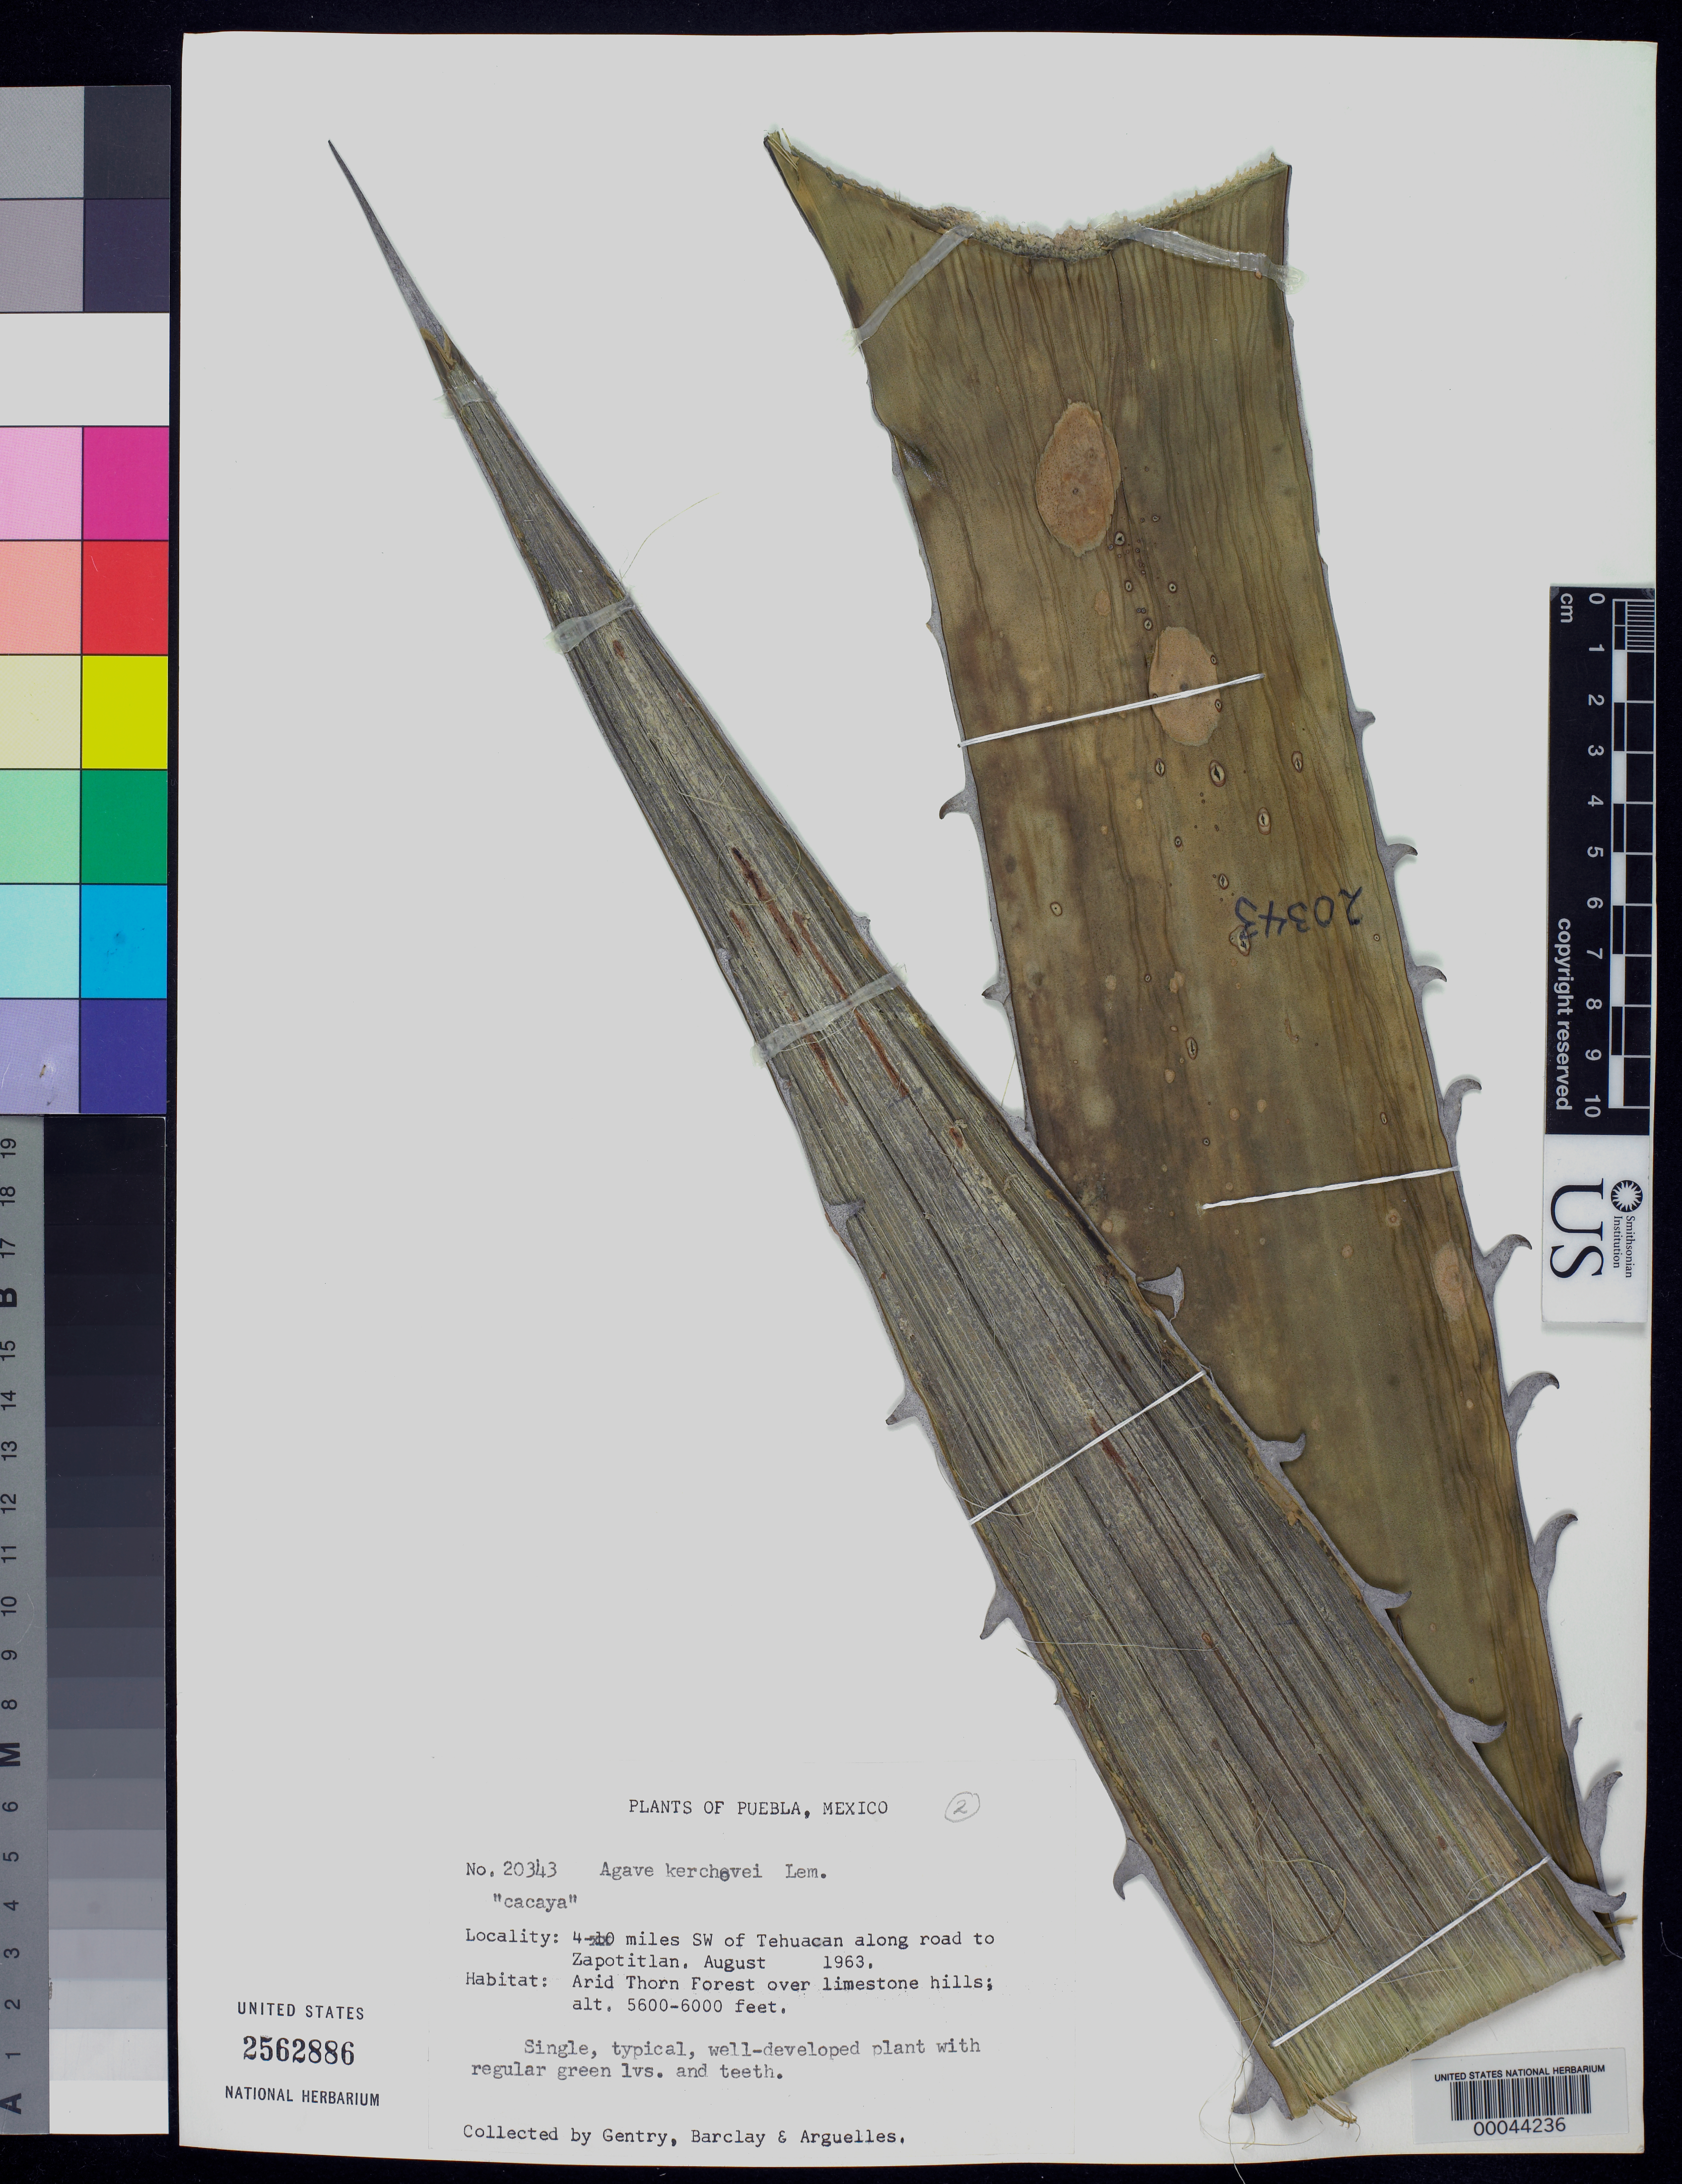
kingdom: Plantae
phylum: Tracheophyta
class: Liliopsida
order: Asparagales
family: Asparagaceae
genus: Agave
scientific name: Agave kerchovei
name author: Lem.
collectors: H. S. Gentry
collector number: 20343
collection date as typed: Aug 1963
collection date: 1963-08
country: Mexico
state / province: Puebla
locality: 4 mi SW Tehuacan along road to Zapotitlan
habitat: Arid thorn forest over limestone hills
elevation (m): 1707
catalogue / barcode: US 2562886